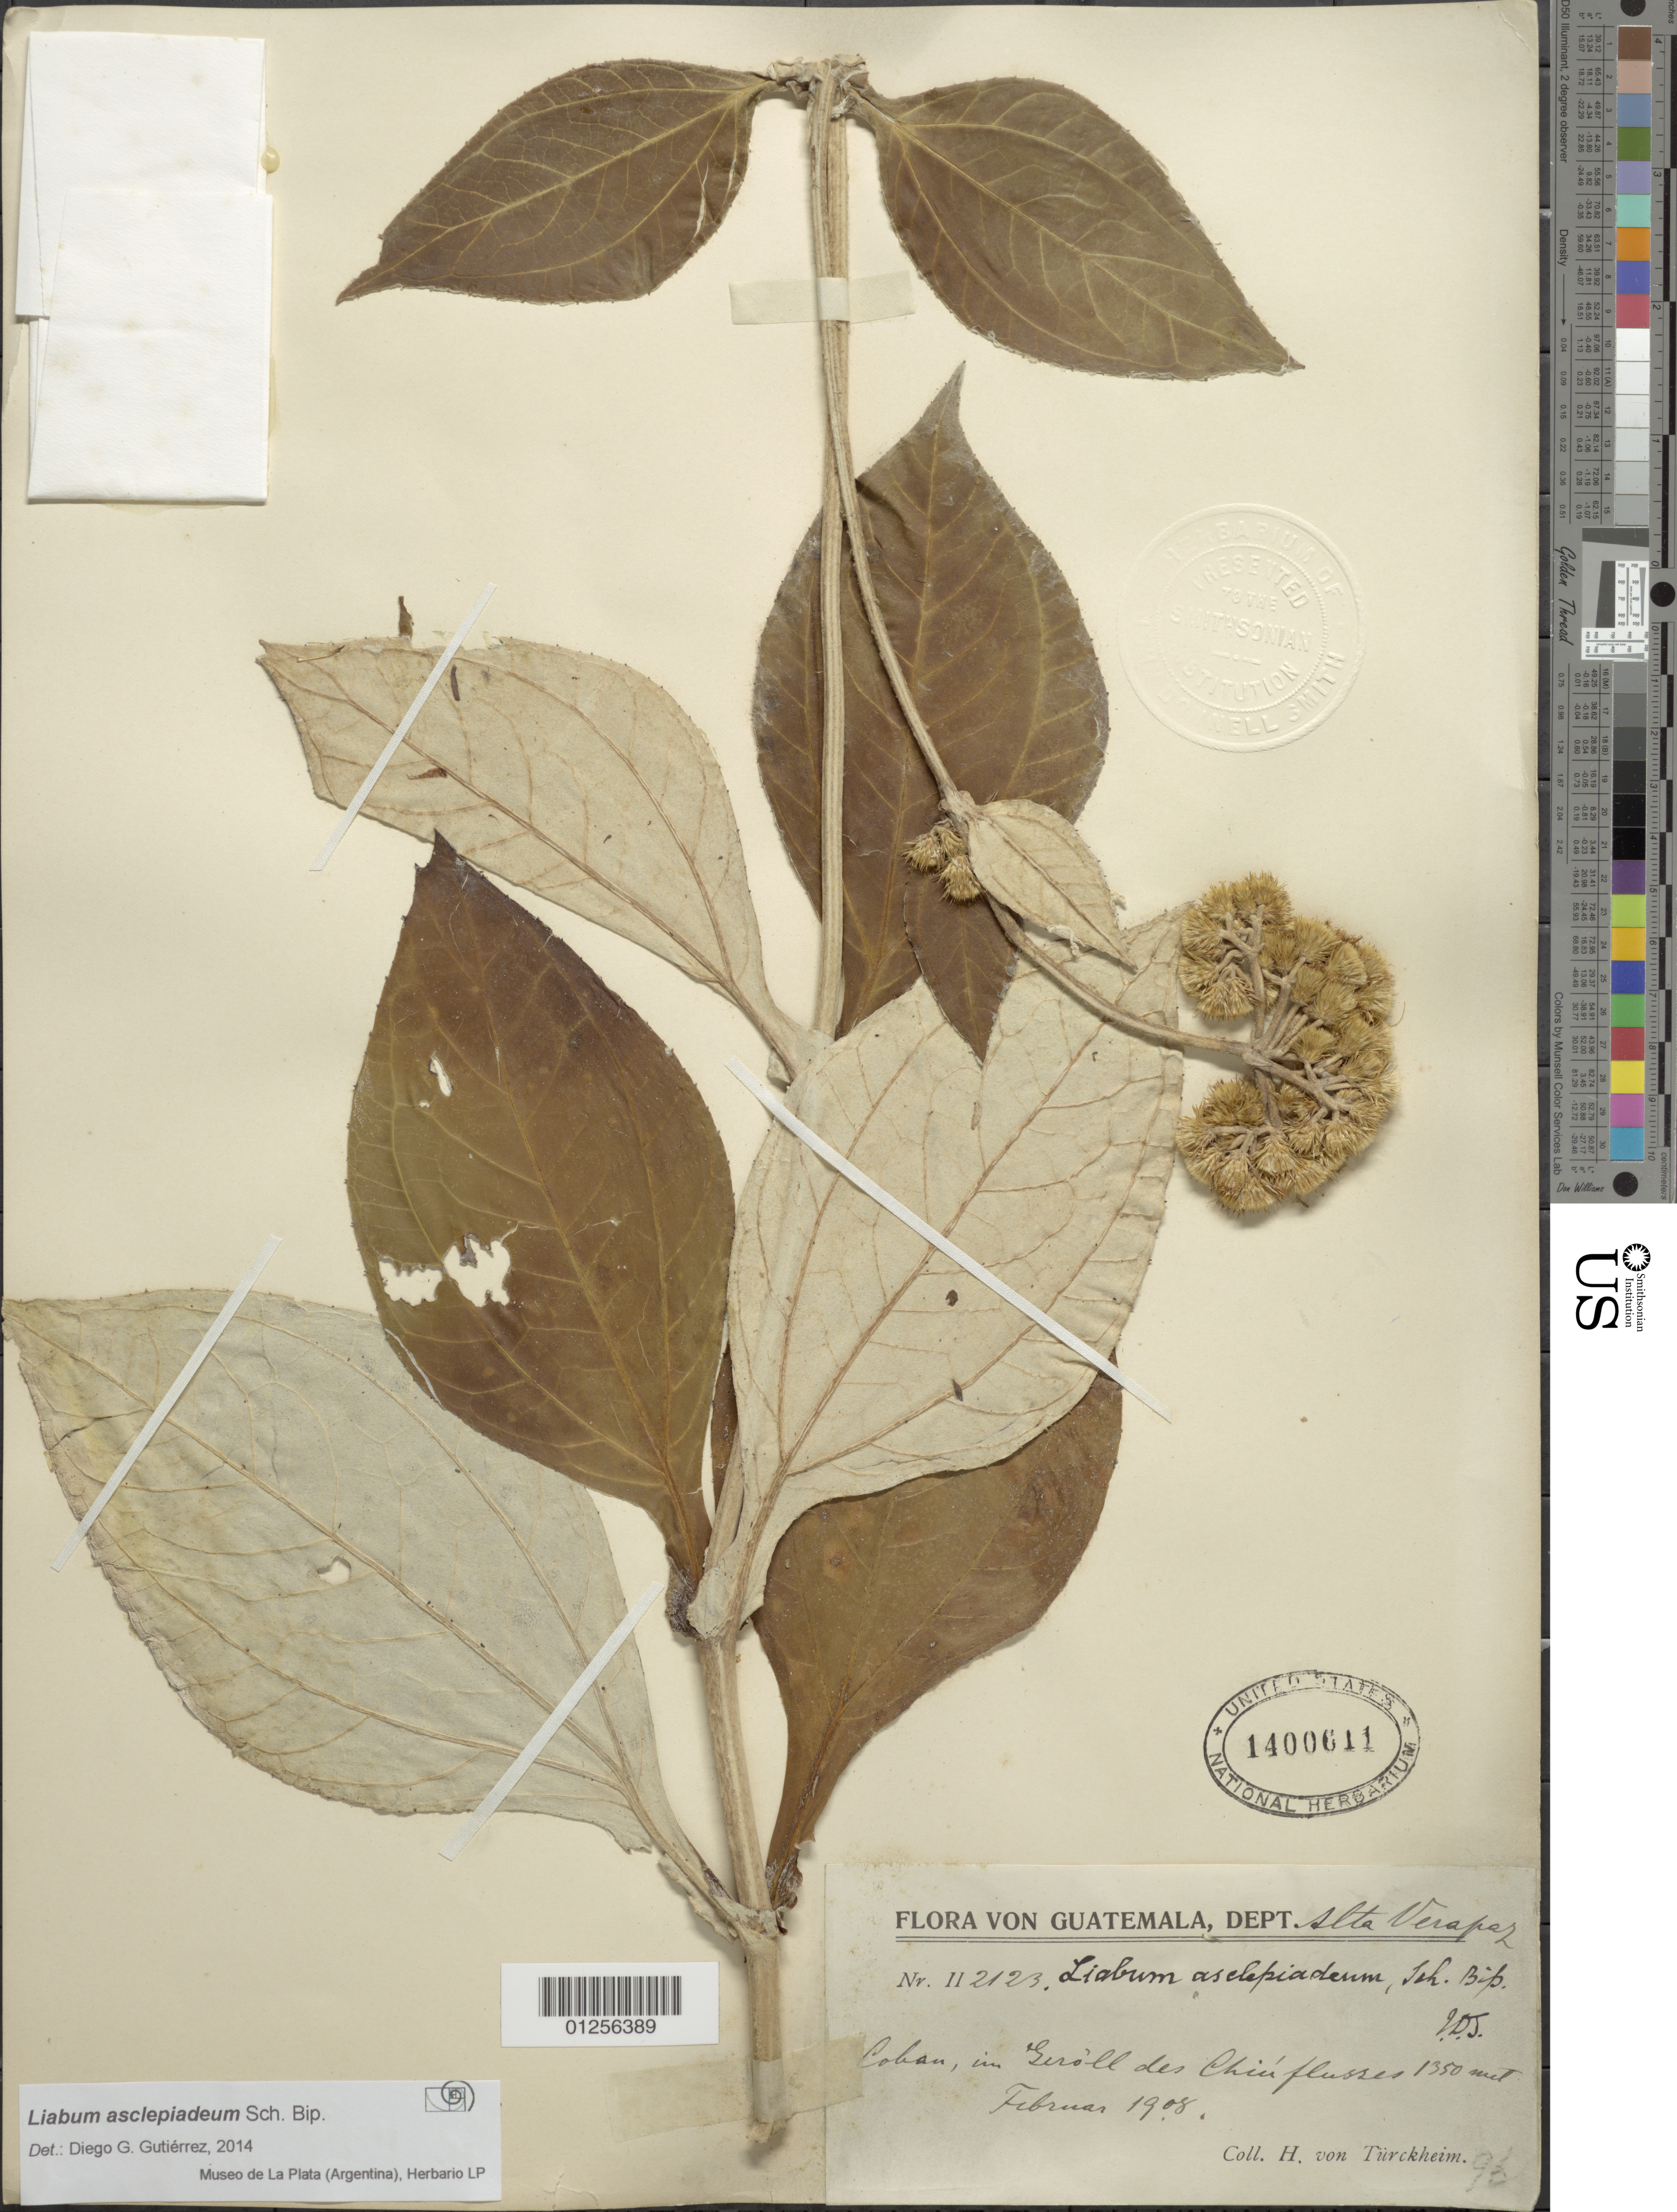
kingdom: Plantae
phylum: Tracheophyta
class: Magnoliopsida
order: Asterales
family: Asteraceae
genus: Liabum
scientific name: Liabum asclepiadeum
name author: Sch. Bip.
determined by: Gutierrez, D. G.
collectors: H. von Türckheim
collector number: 2123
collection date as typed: February 1908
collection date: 1908-02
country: Guatemala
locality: Coban, Geroll des chiuplusses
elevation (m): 1350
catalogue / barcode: US 1400611